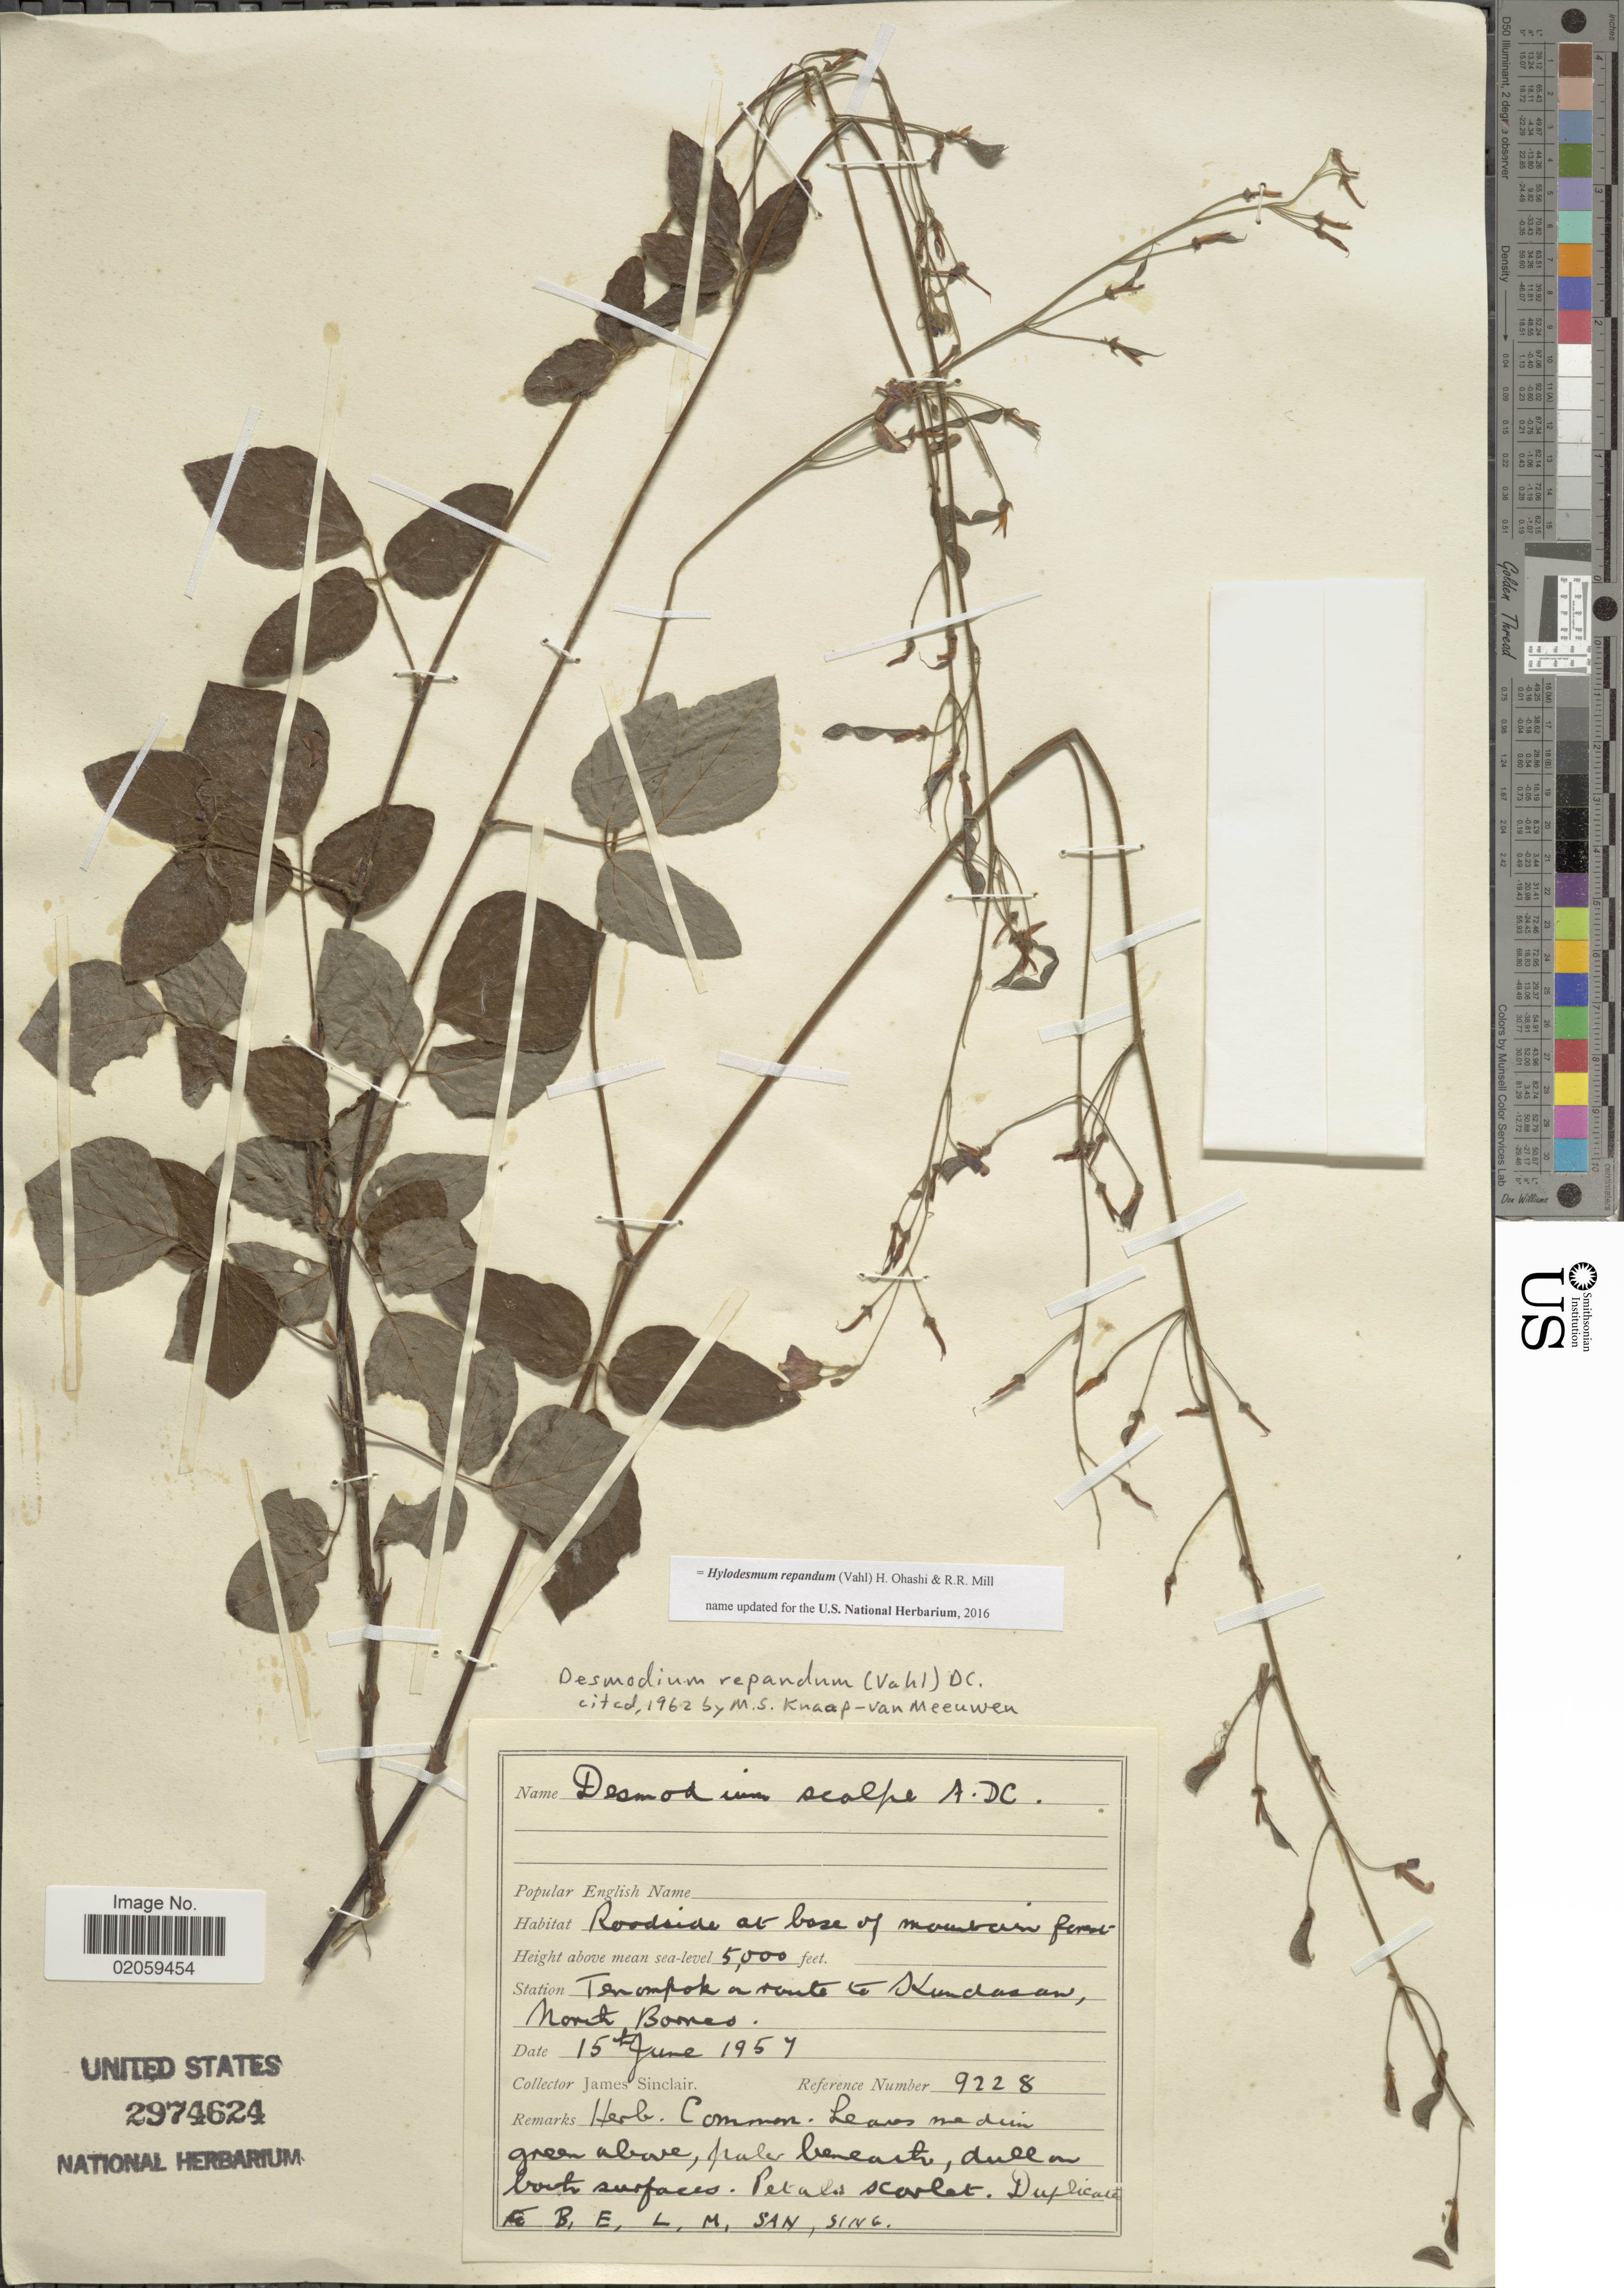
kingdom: Plantae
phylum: Tracheophyta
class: Magnoliopsida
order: Fabales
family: Fabaceae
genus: Hylodesmum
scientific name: Hylodesmum repandum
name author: (Vahl) H. Ohashi & R.R. Mill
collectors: J. Sinclair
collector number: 9228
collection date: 1957-06-15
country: Malaysia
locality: Tenompok on route to Kundassan, North Borneo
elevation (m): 1524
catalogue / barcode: US 2974624